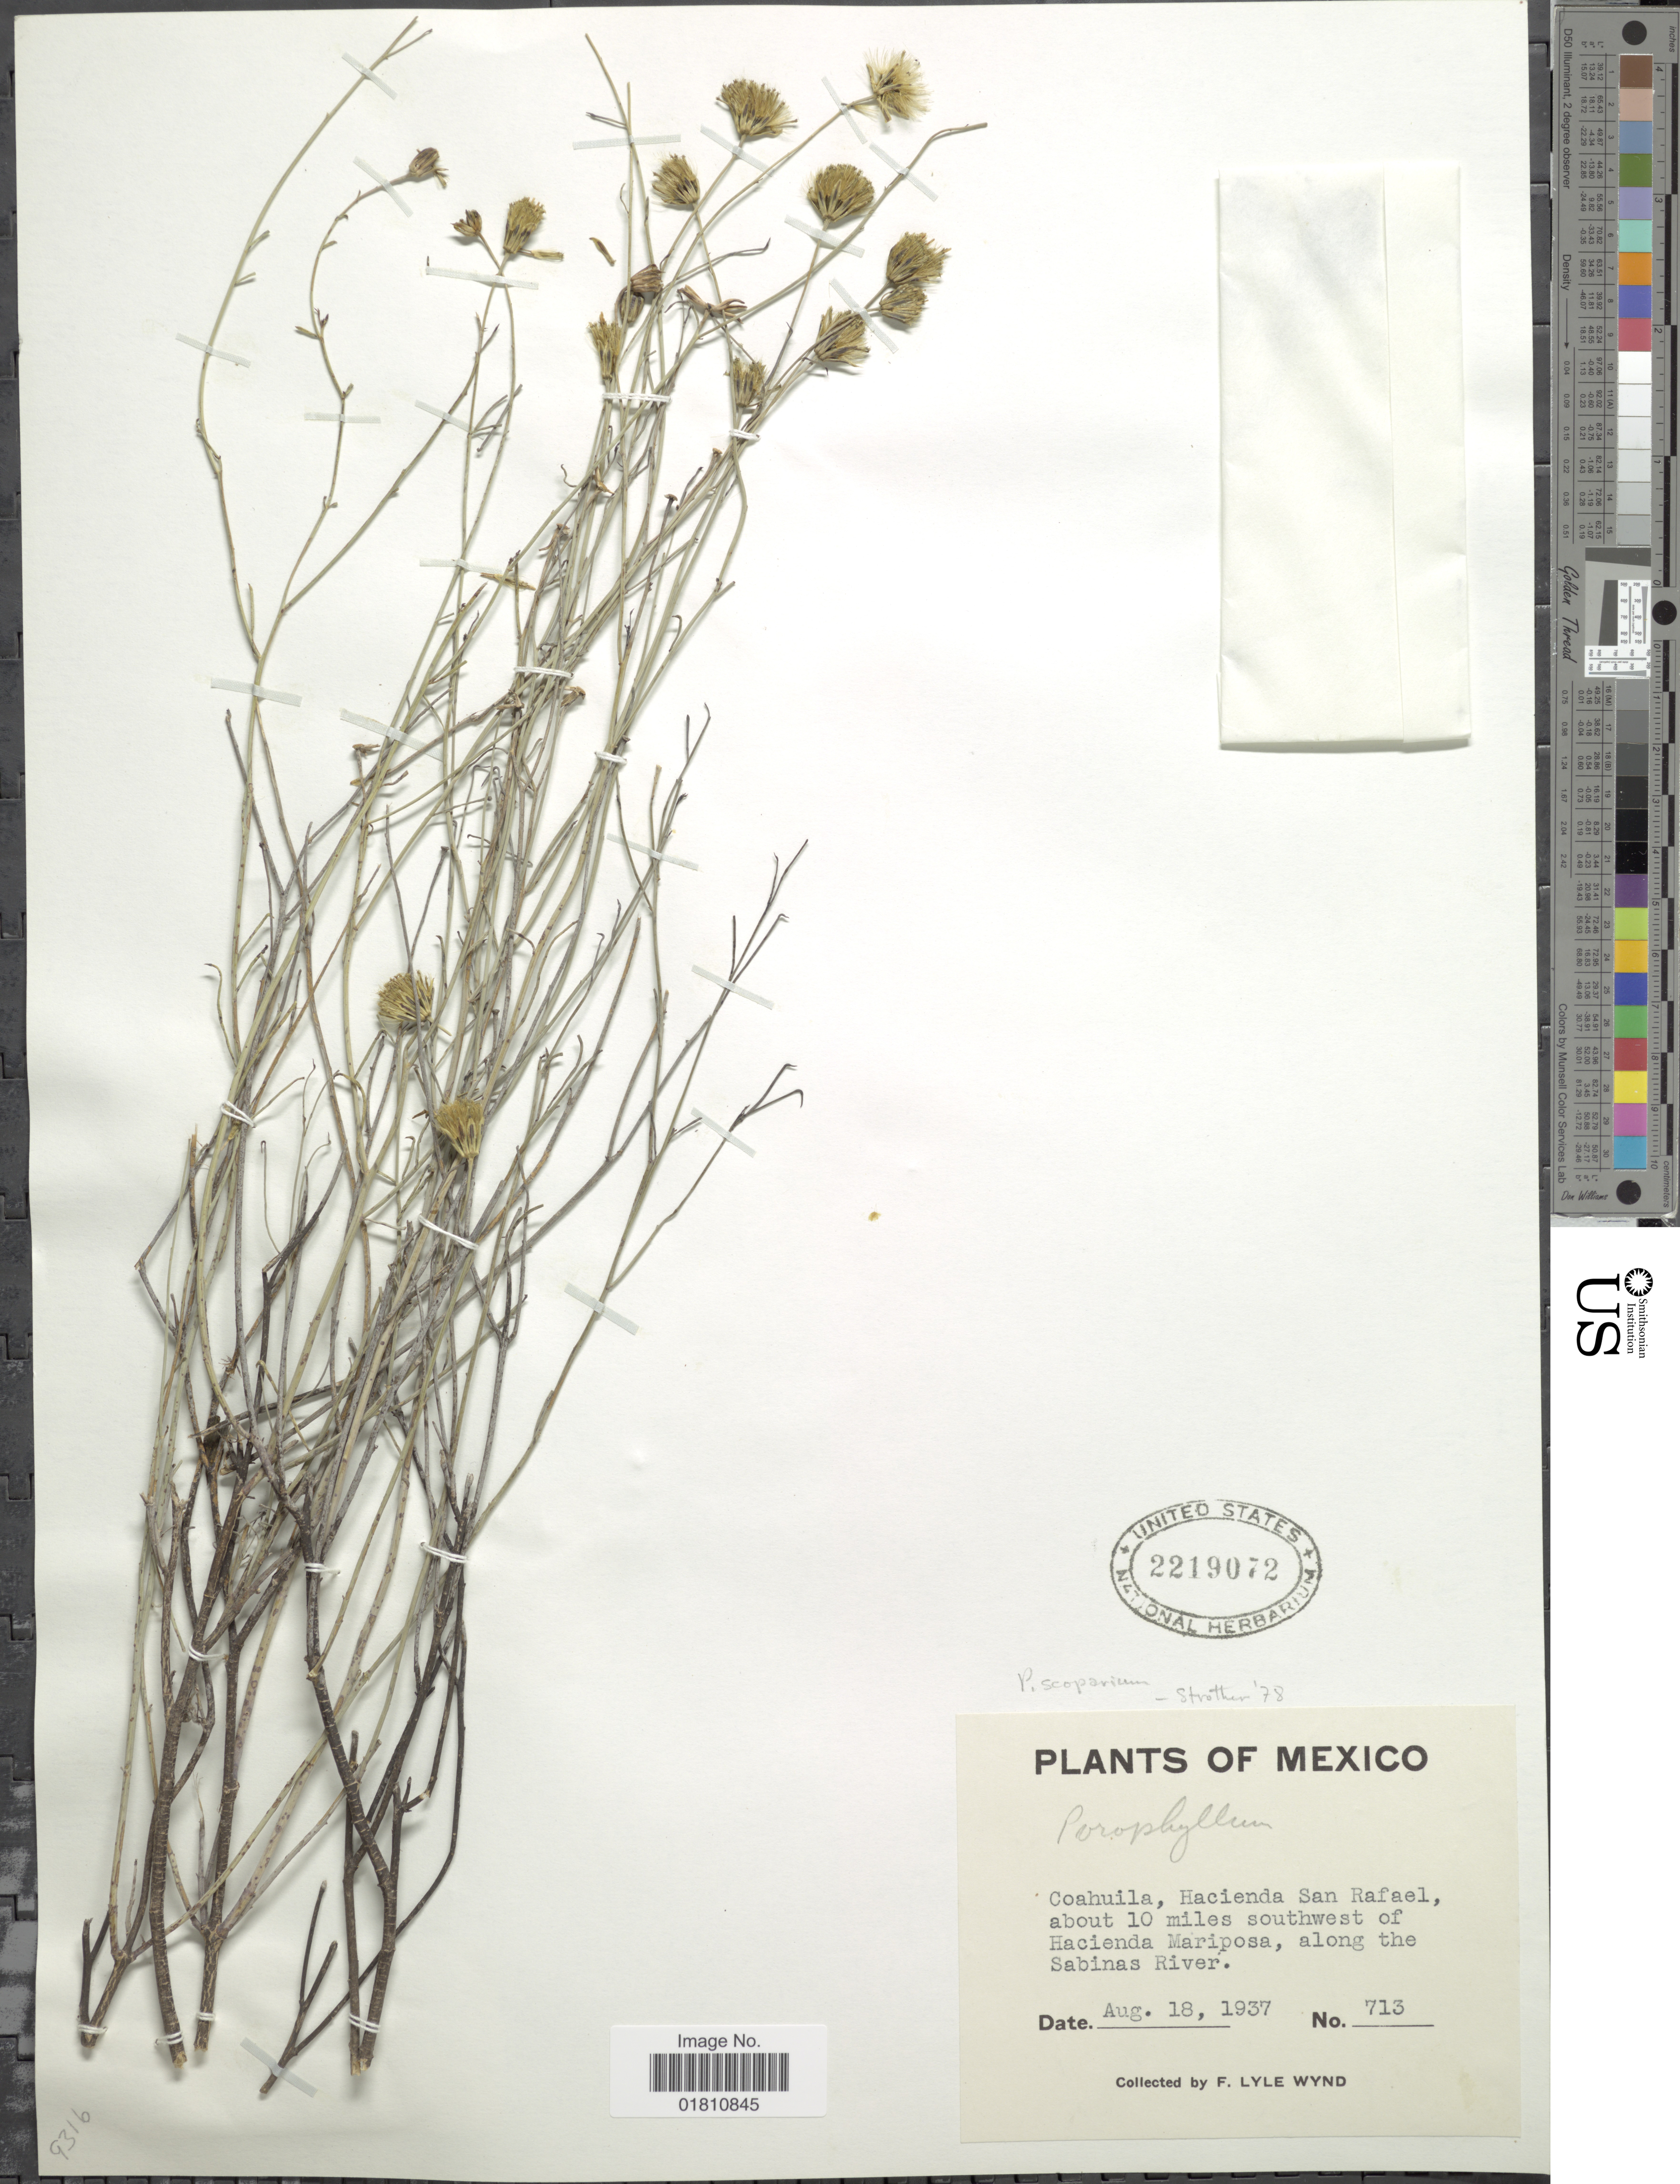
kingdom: Plantae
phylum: Tracheophyta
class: Magnoliopsida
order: Asterales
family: Asteraceae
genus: Porophyllum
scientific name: Porophyllum scoparium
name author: A. Gray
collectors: F. L. Wynd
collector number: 713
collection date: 1937-08-18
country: Mexico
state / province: Coahuila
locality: Hacienda San Rafael, about 10 miles southwest of Hacienda Mariposa, along the Sabinas River.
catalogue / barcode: US 2219072